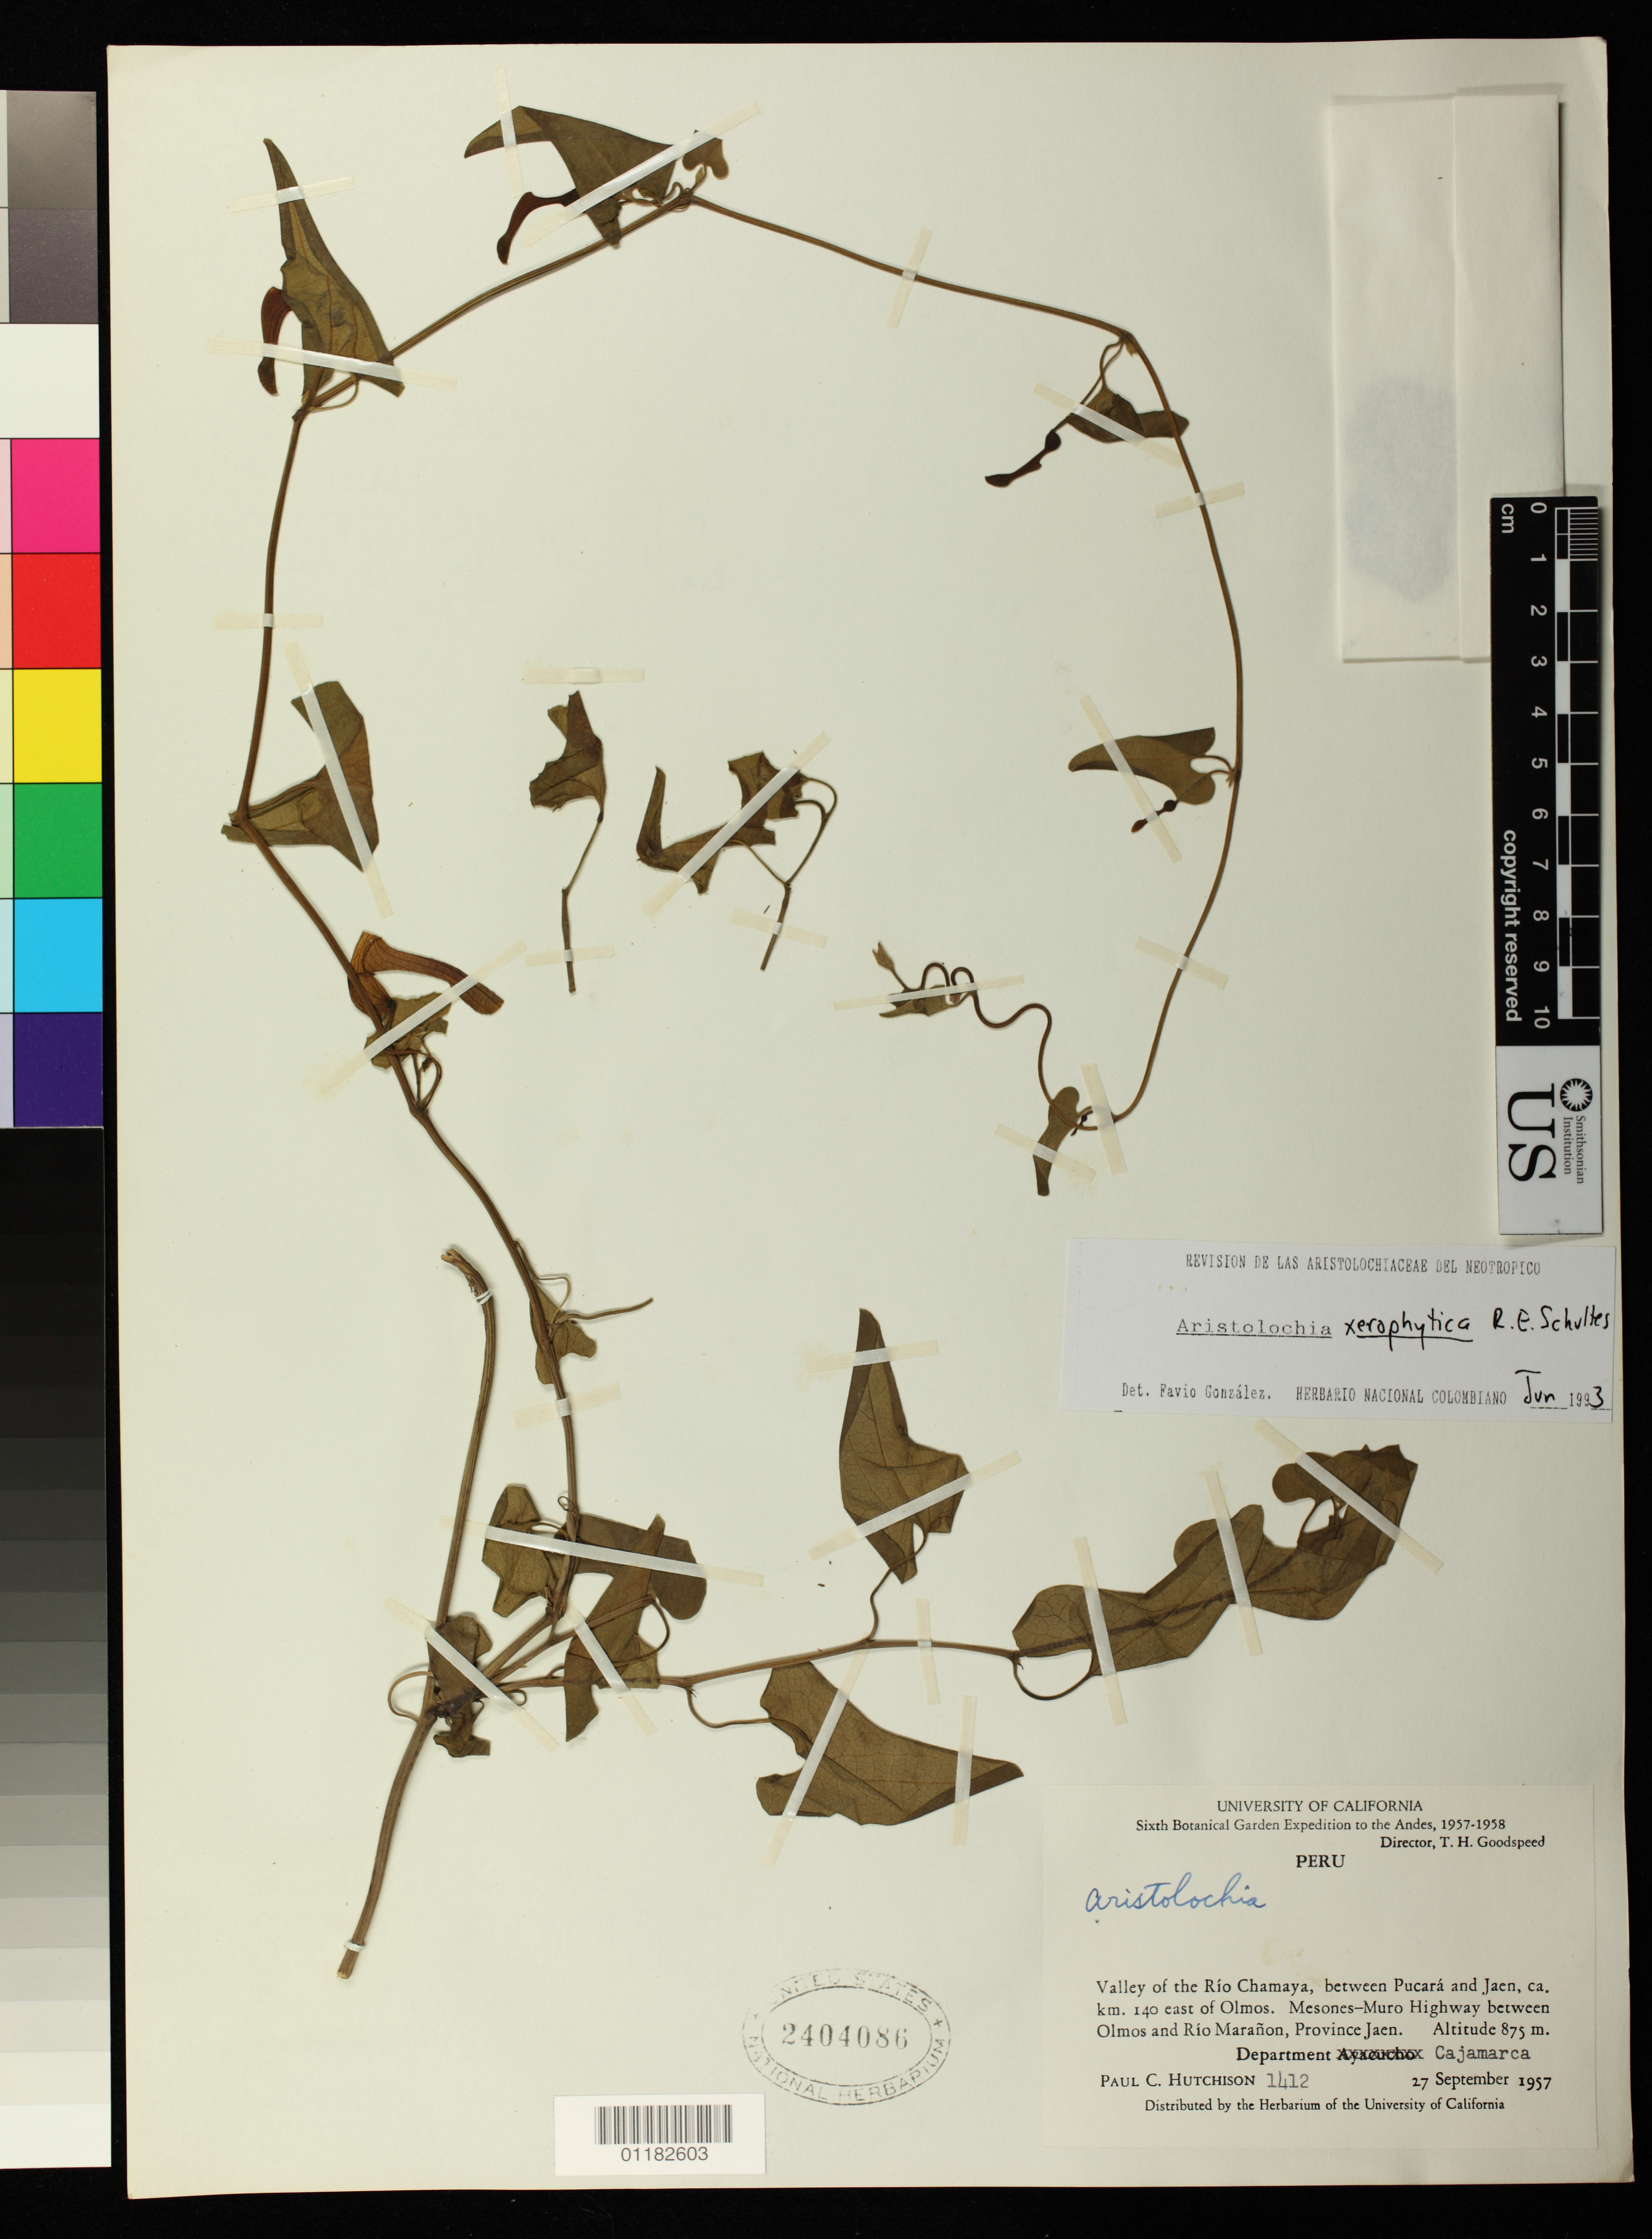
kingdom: Plantae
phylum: Tracheophyta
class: Magnoliopsida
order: Piperales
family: Aristolochiaceae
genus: Aristolochia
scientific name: Aristolochia xerophytica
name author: R.E. Schult.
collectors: P. C. Hutchison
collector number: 1412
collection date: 1957-09-17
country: Peru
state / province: Cajamarca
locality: Valley of the Rio Chamaya, between Pucará and Jaen, ca. km 140 east of Olmos. Mesones-Muro Highway between Olmos and Río Marañon, Province Jaen.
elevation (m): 875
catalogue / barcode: US 2404086